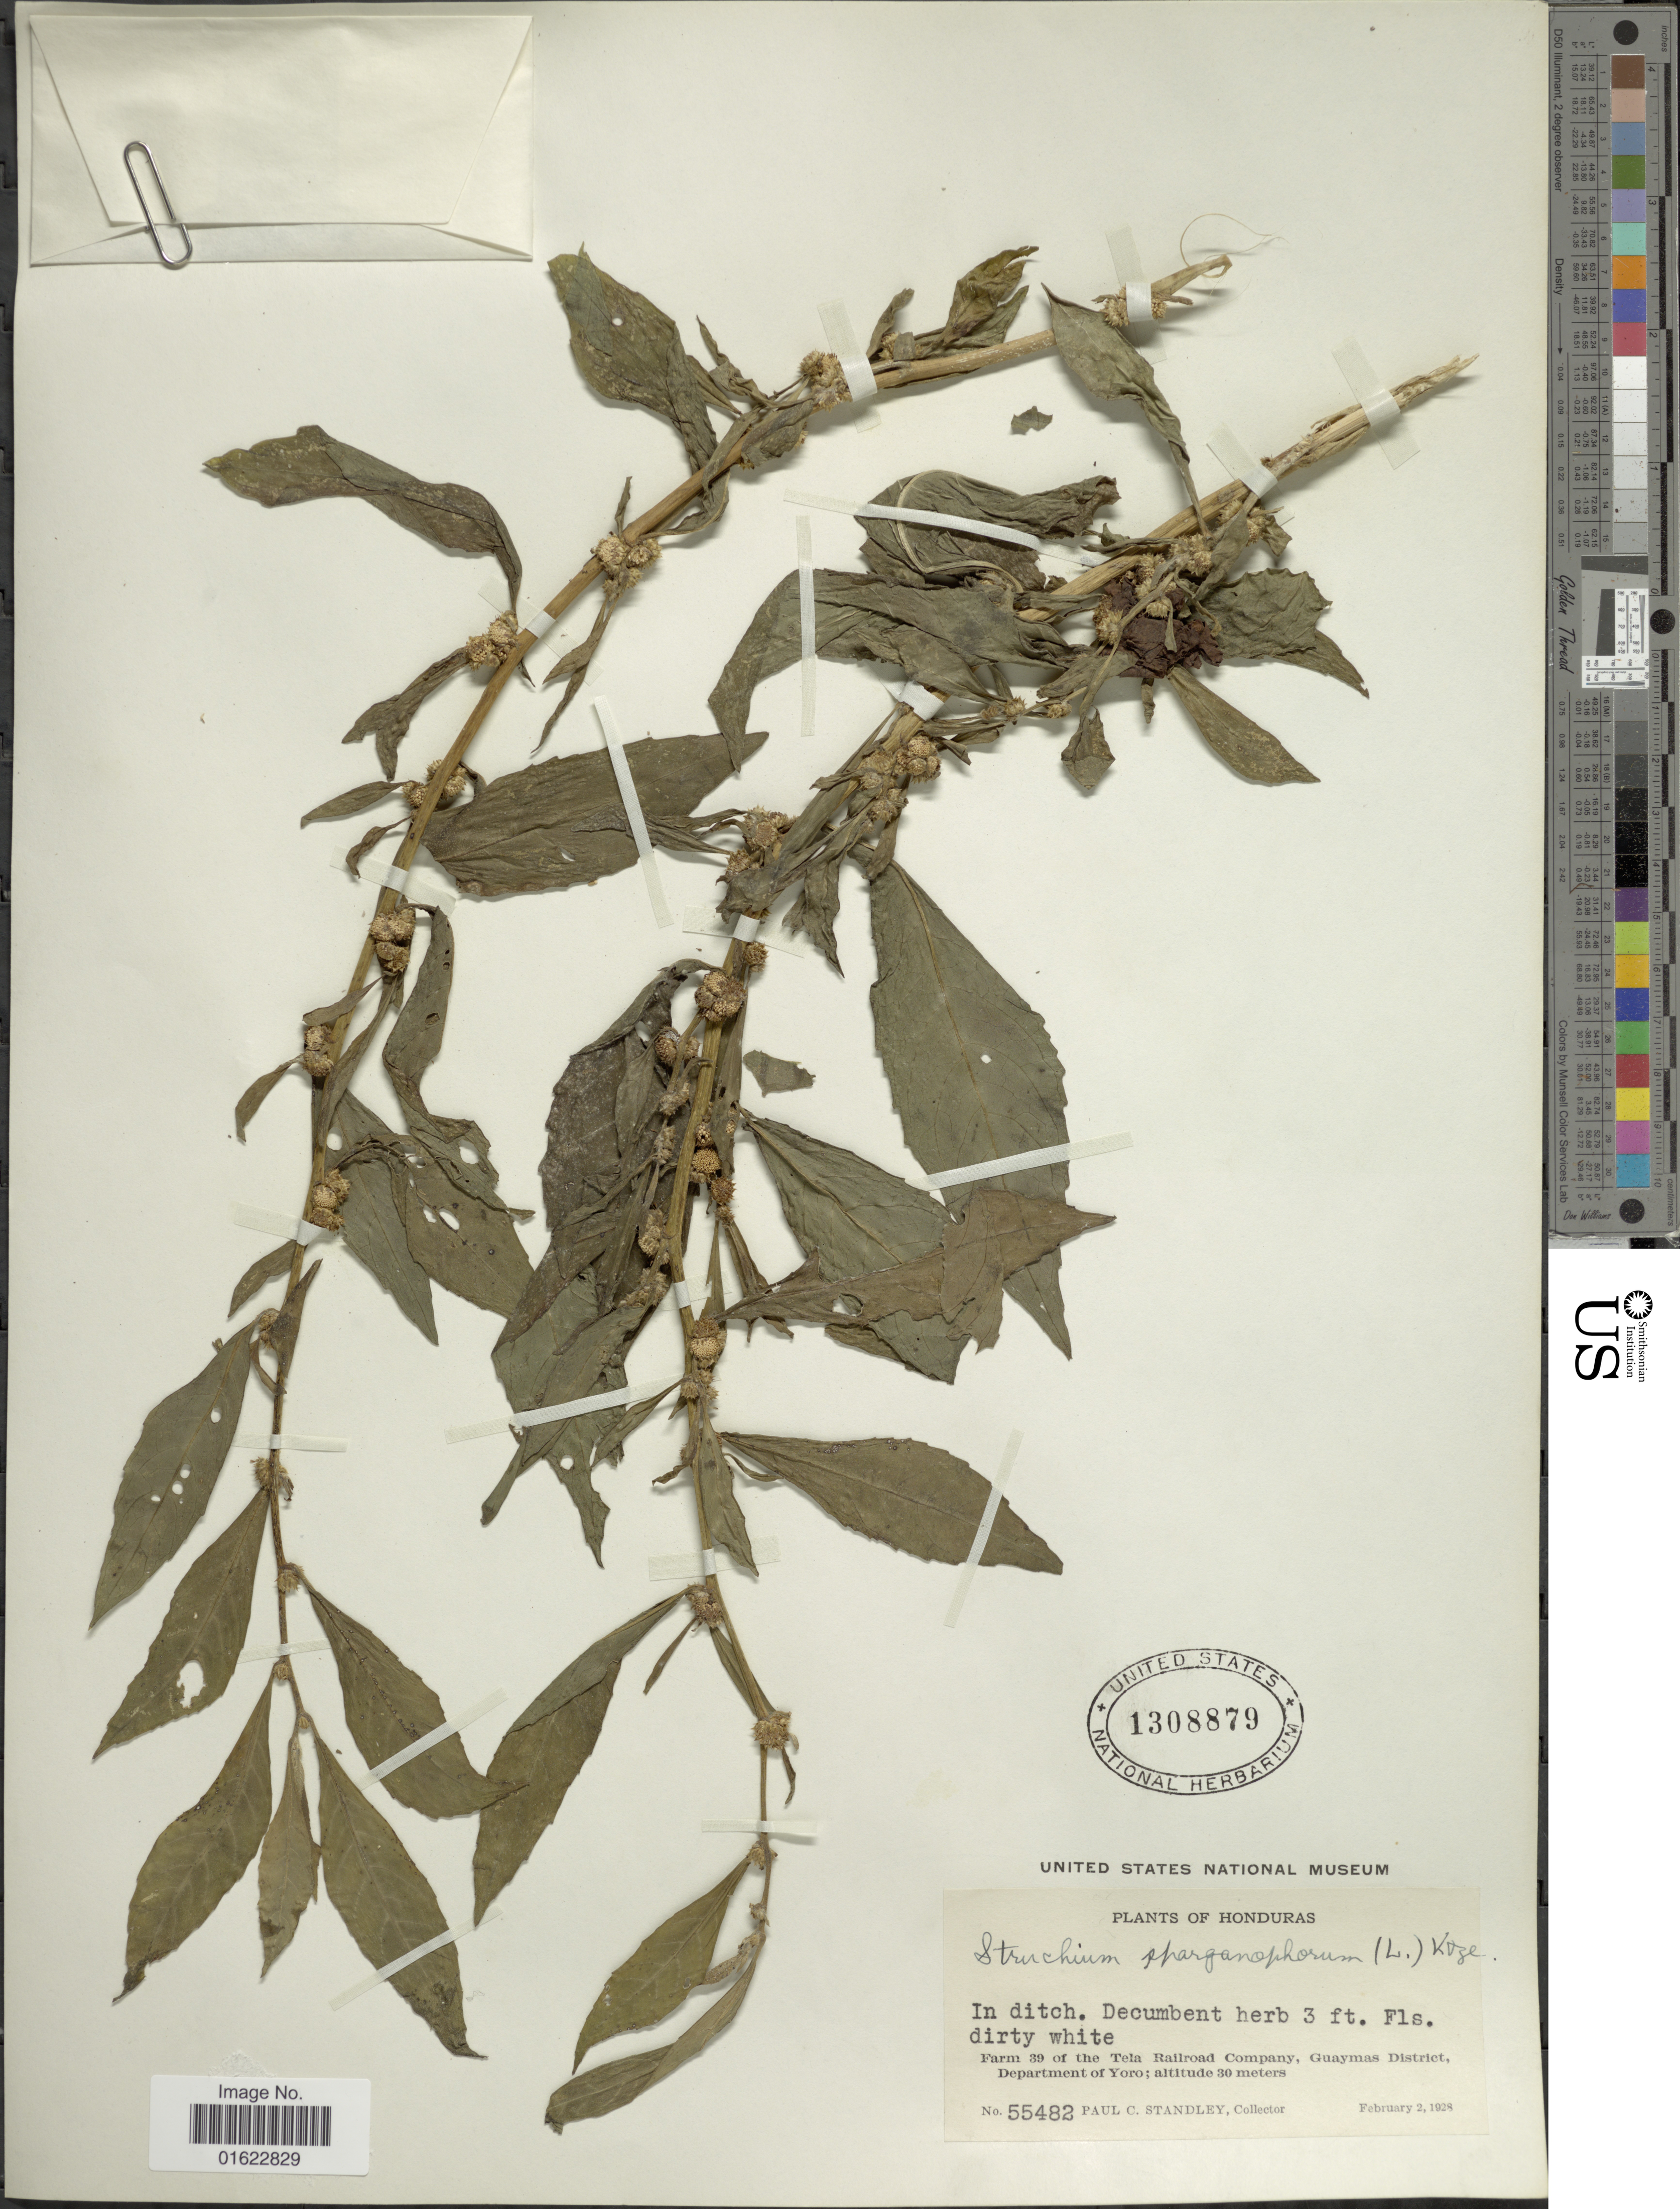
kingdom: Plantae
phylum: Tracheophyta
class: Magnoliopsida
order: Asterales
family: Asteraceae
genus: Struchium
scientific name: Struchium sparganophorum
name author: (L.) Kuntze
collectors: P. C. Standley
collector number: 55482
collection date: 1928-02-02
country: Honduras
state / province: Yoro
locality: Honduras. Farm 39 of the Tela, Railroad Company, Guaymas District, Department of Yoro.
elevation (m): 30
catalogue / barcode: US 1308879